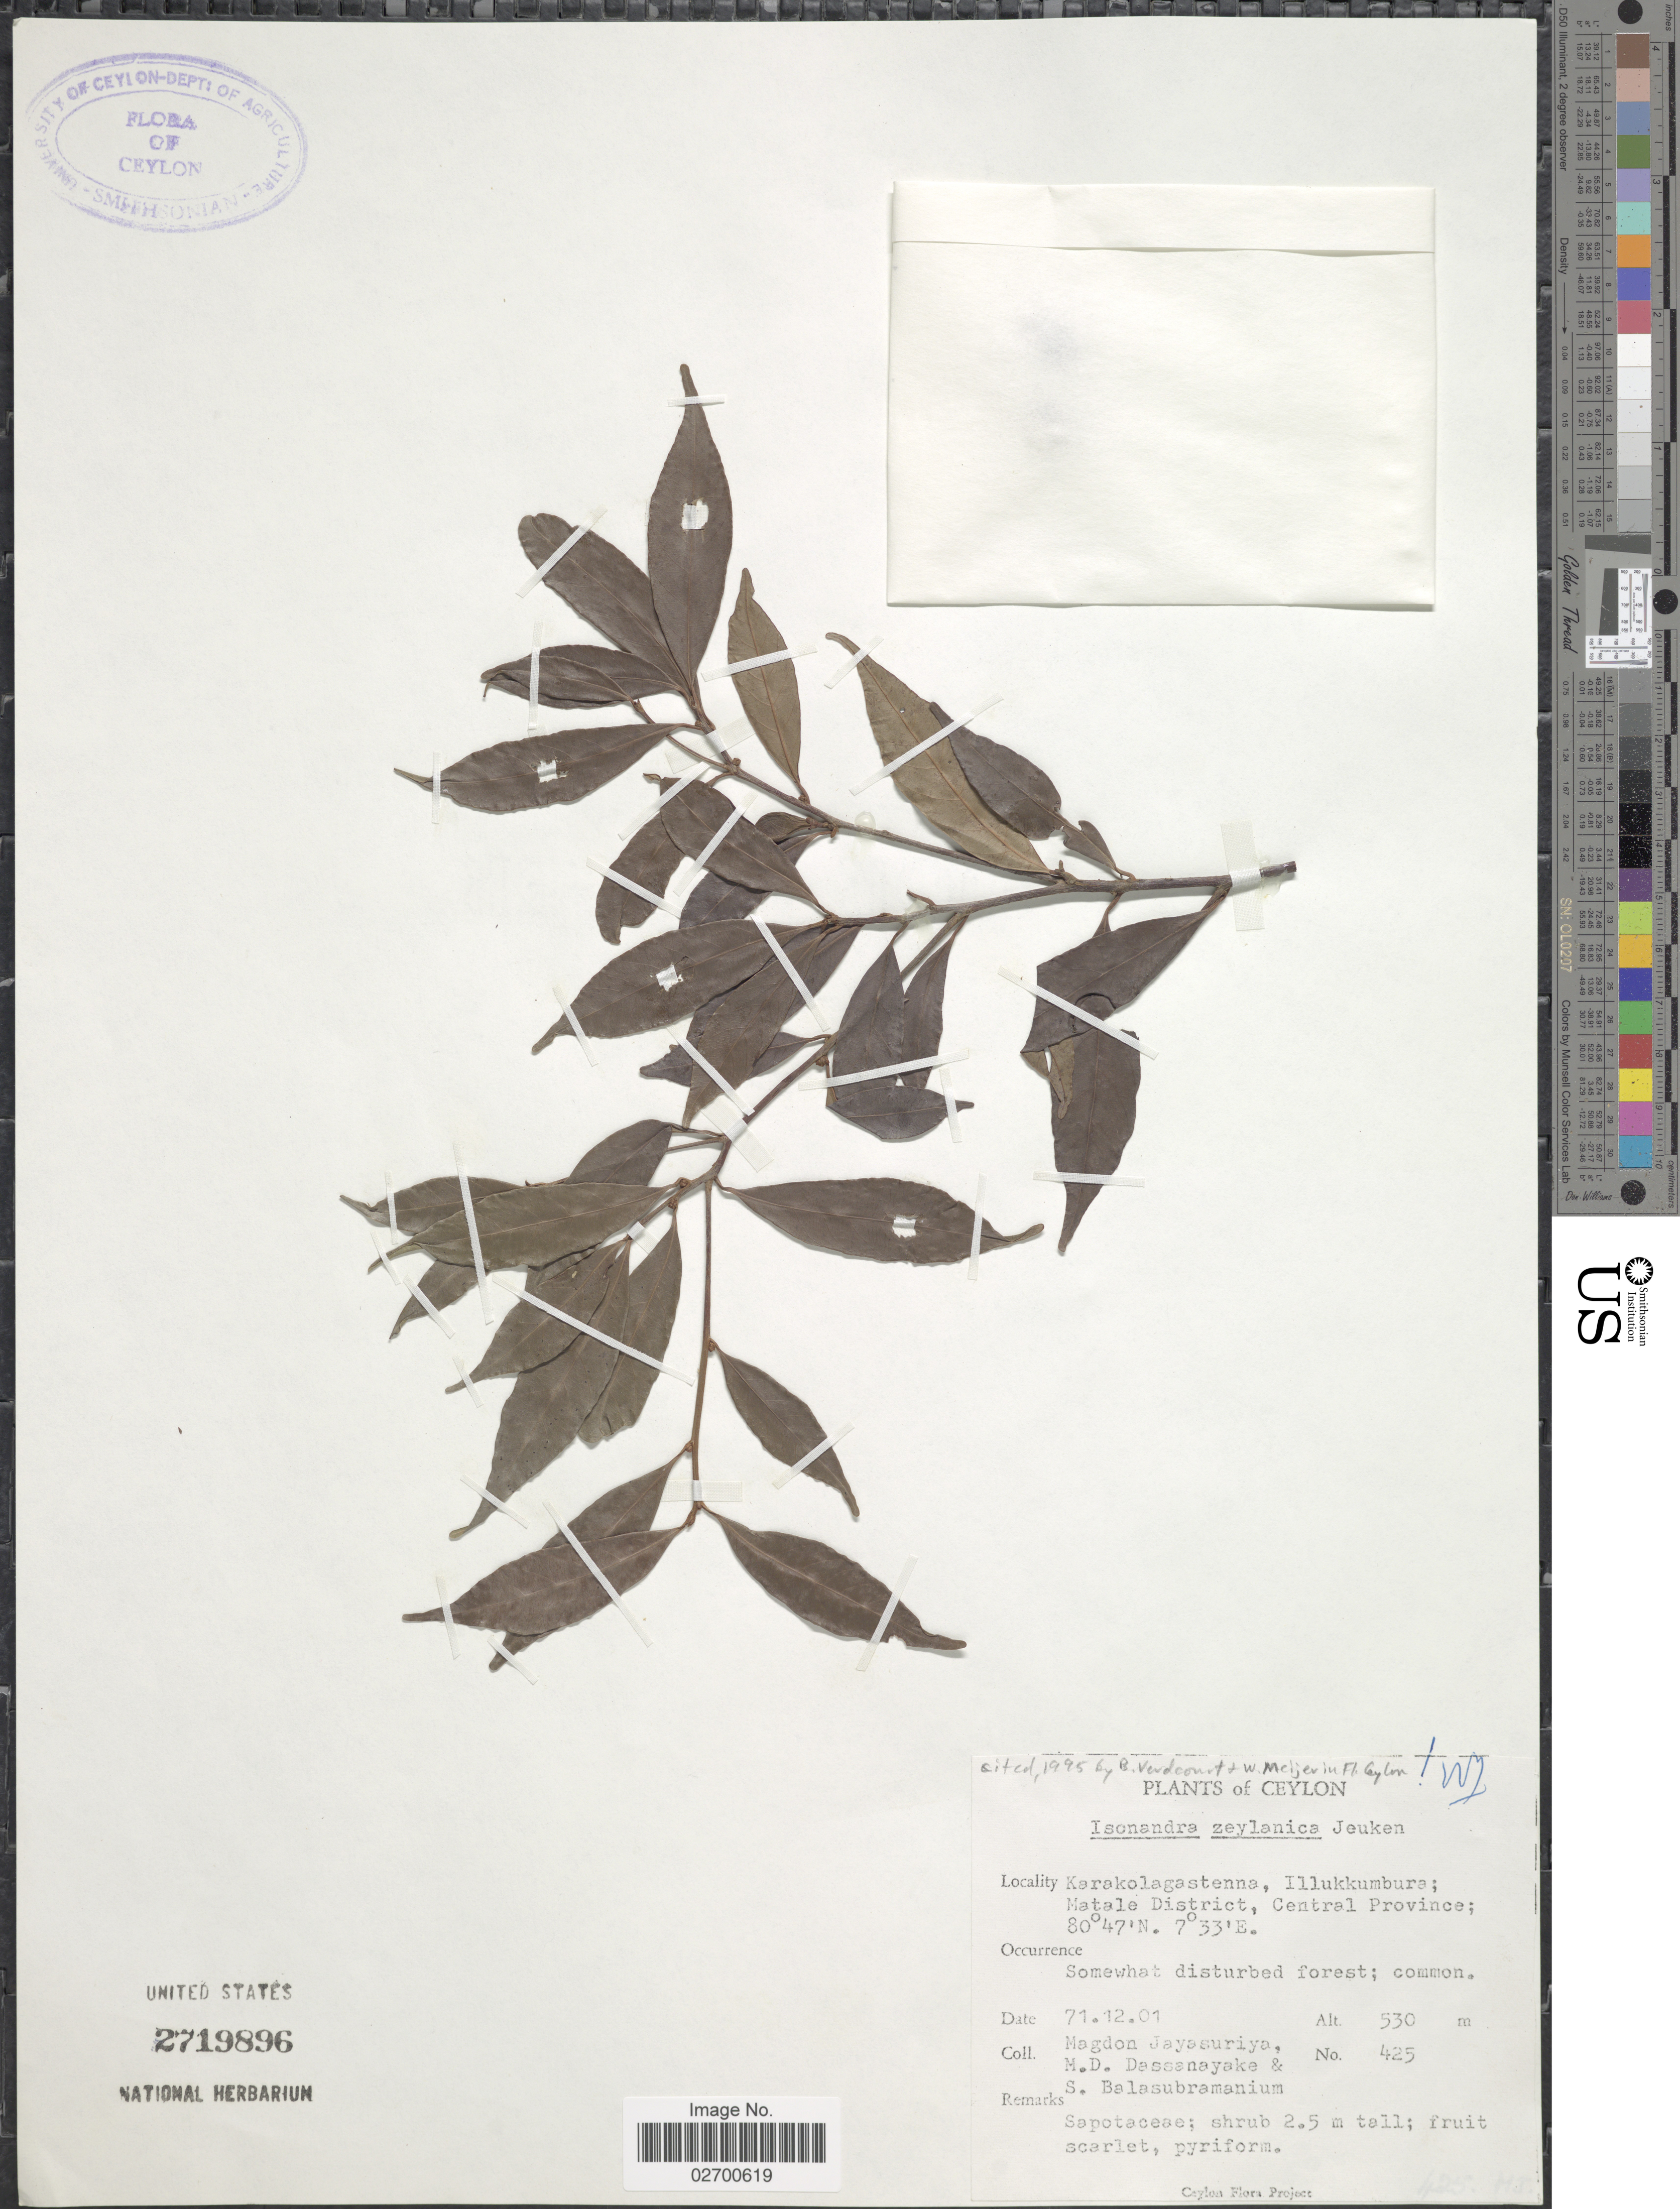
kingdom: Plantae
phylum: Tracheophyta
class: Magnoliopsida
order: Ericales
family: Sapotaceae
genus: Isonandra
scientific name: Isonandra zeylanica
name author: Jeuken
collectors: A. H. Jayasuriya, M. Dassanayke & S. Balasubramanium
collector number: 425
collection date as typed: Transcribed d/m/y: 12/1/71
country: Sri Lanka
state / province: Central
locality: Karakolagastenna, Illukkumbura; Matale District, Central Province. Ceylon.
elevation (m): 530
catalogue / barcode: US 2719896